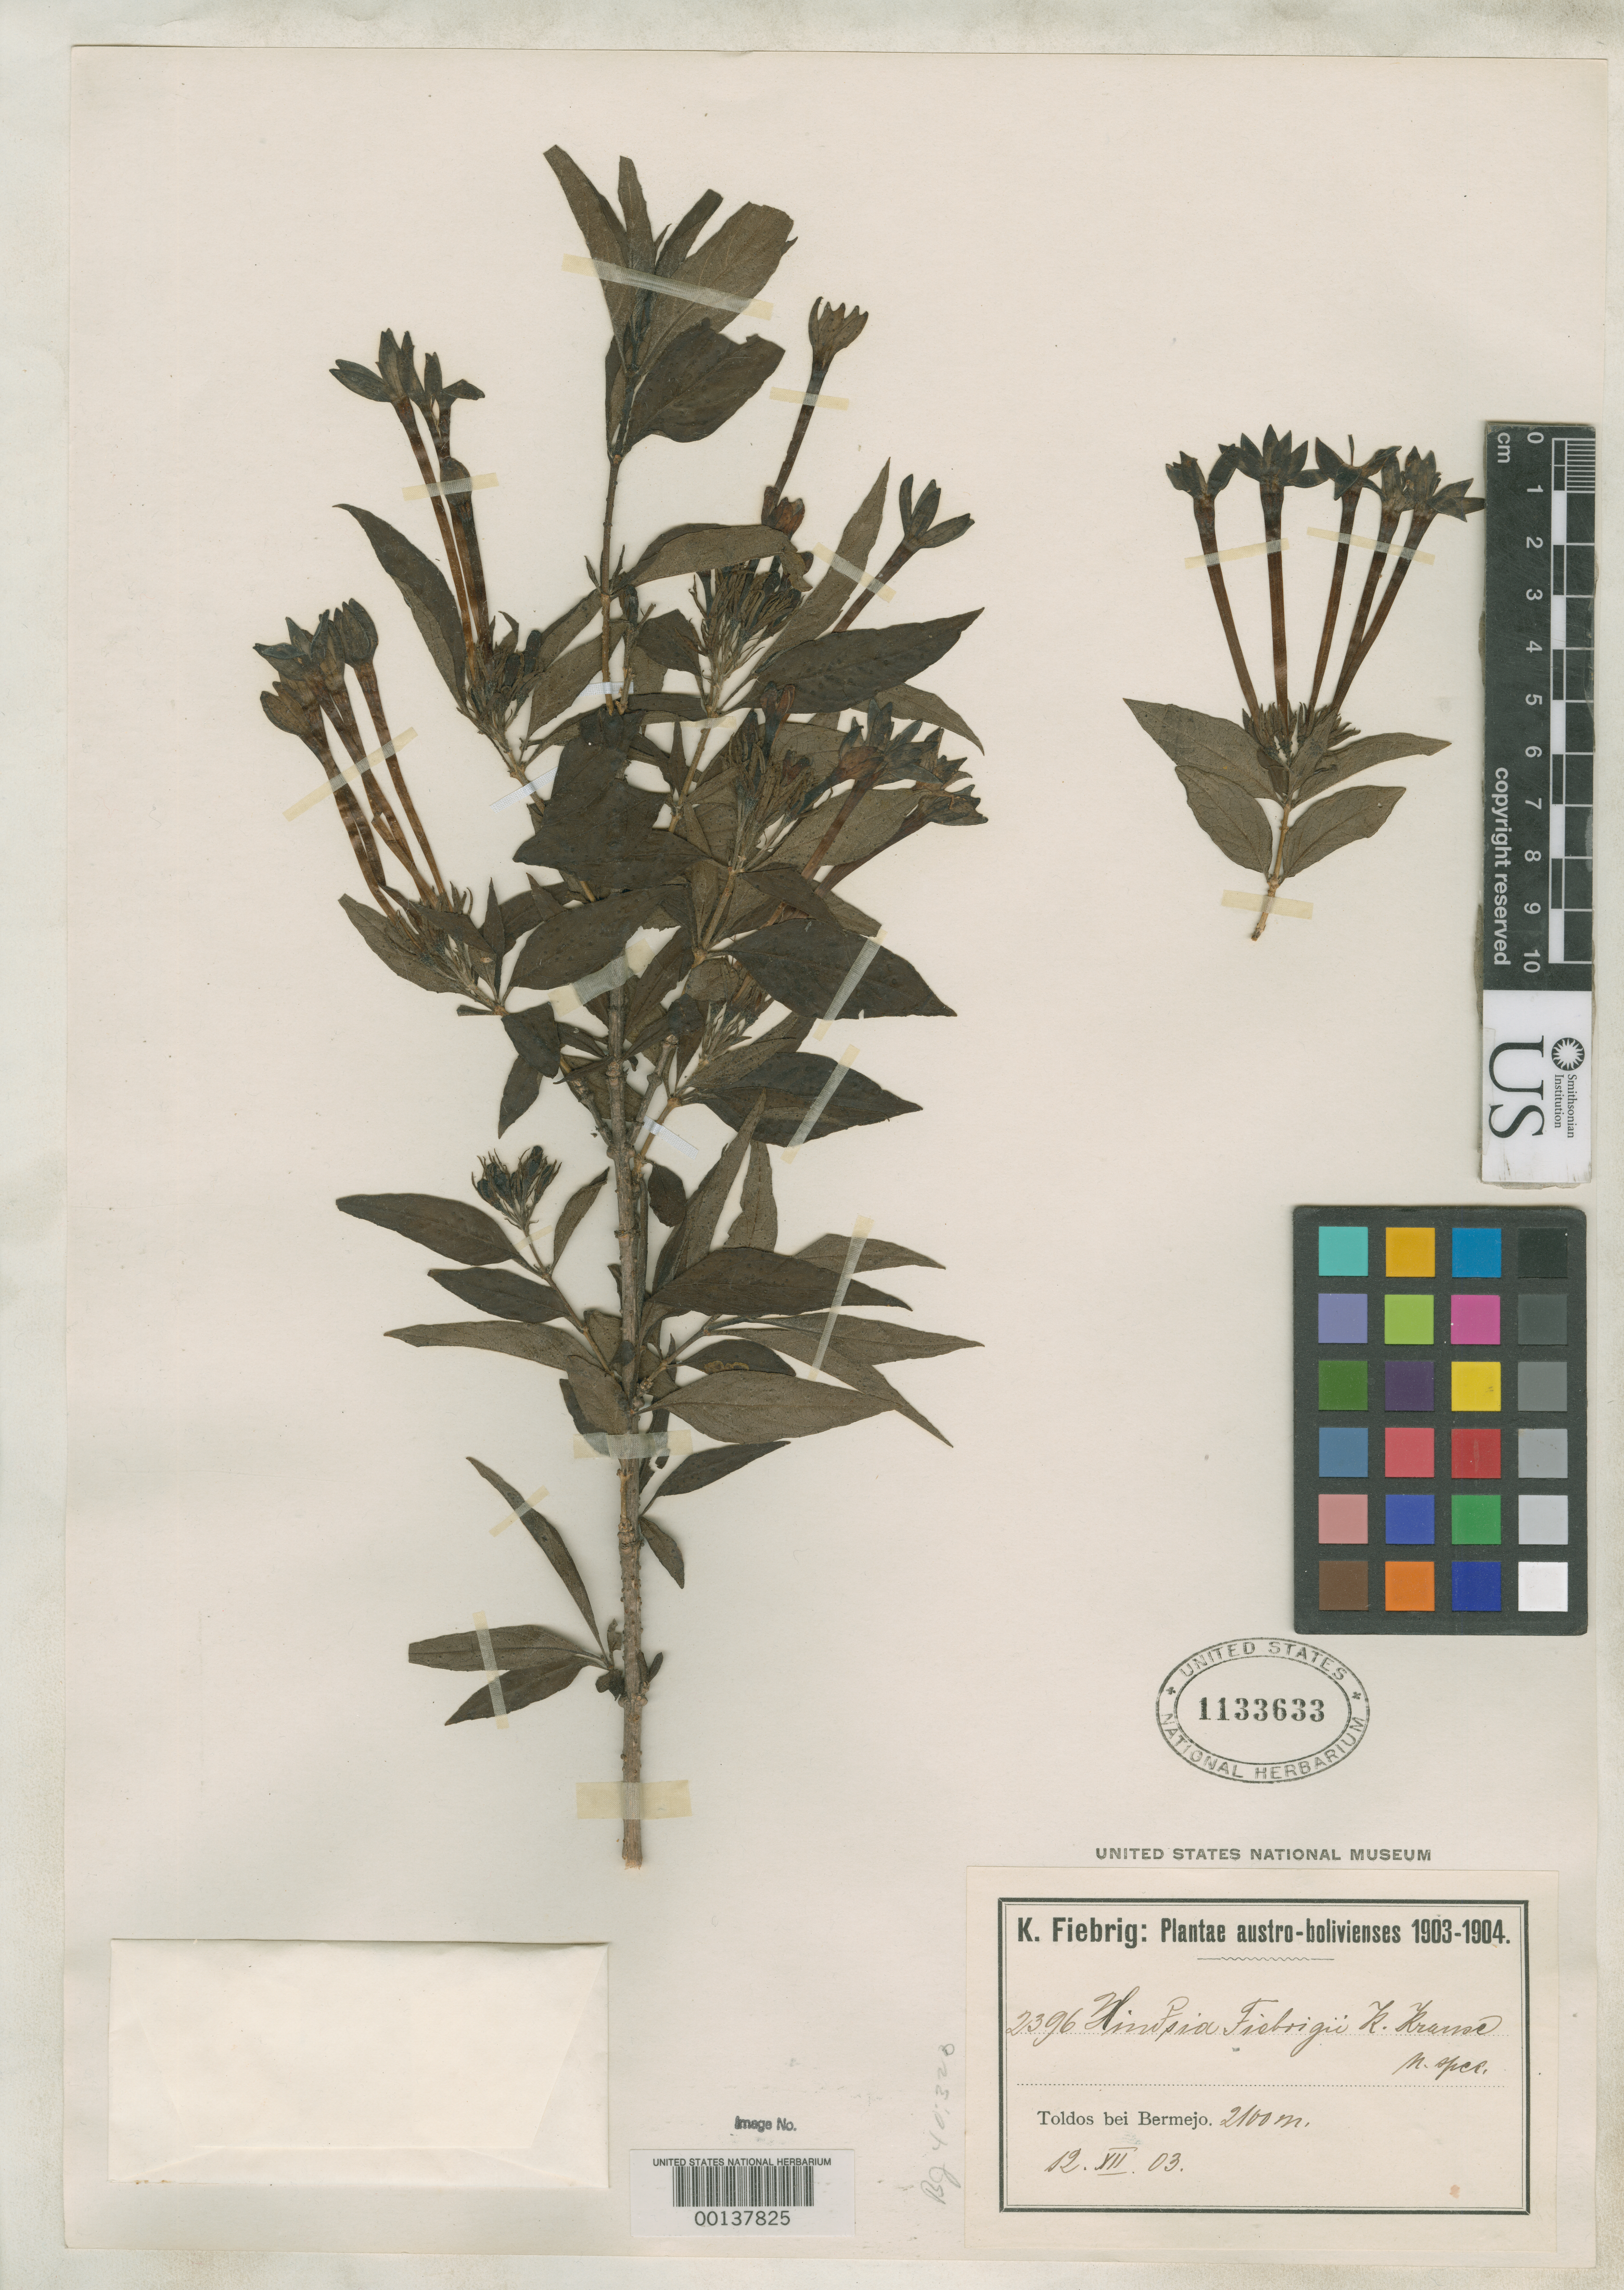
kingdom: Plantae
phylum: Tracheophyta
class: Magnoliopsida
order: Gentianales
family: Rubiaceae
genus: Hindsia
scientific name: Hindsia fiebrigii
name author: K. Krause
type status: Isotype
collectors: K. Fiebrig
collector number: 2396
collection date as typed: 12 Dec 1903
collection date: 1903-12-12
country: Bolivia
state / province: Tarija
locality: Near Bermejo.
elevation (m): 2100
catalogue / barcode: US 1133633